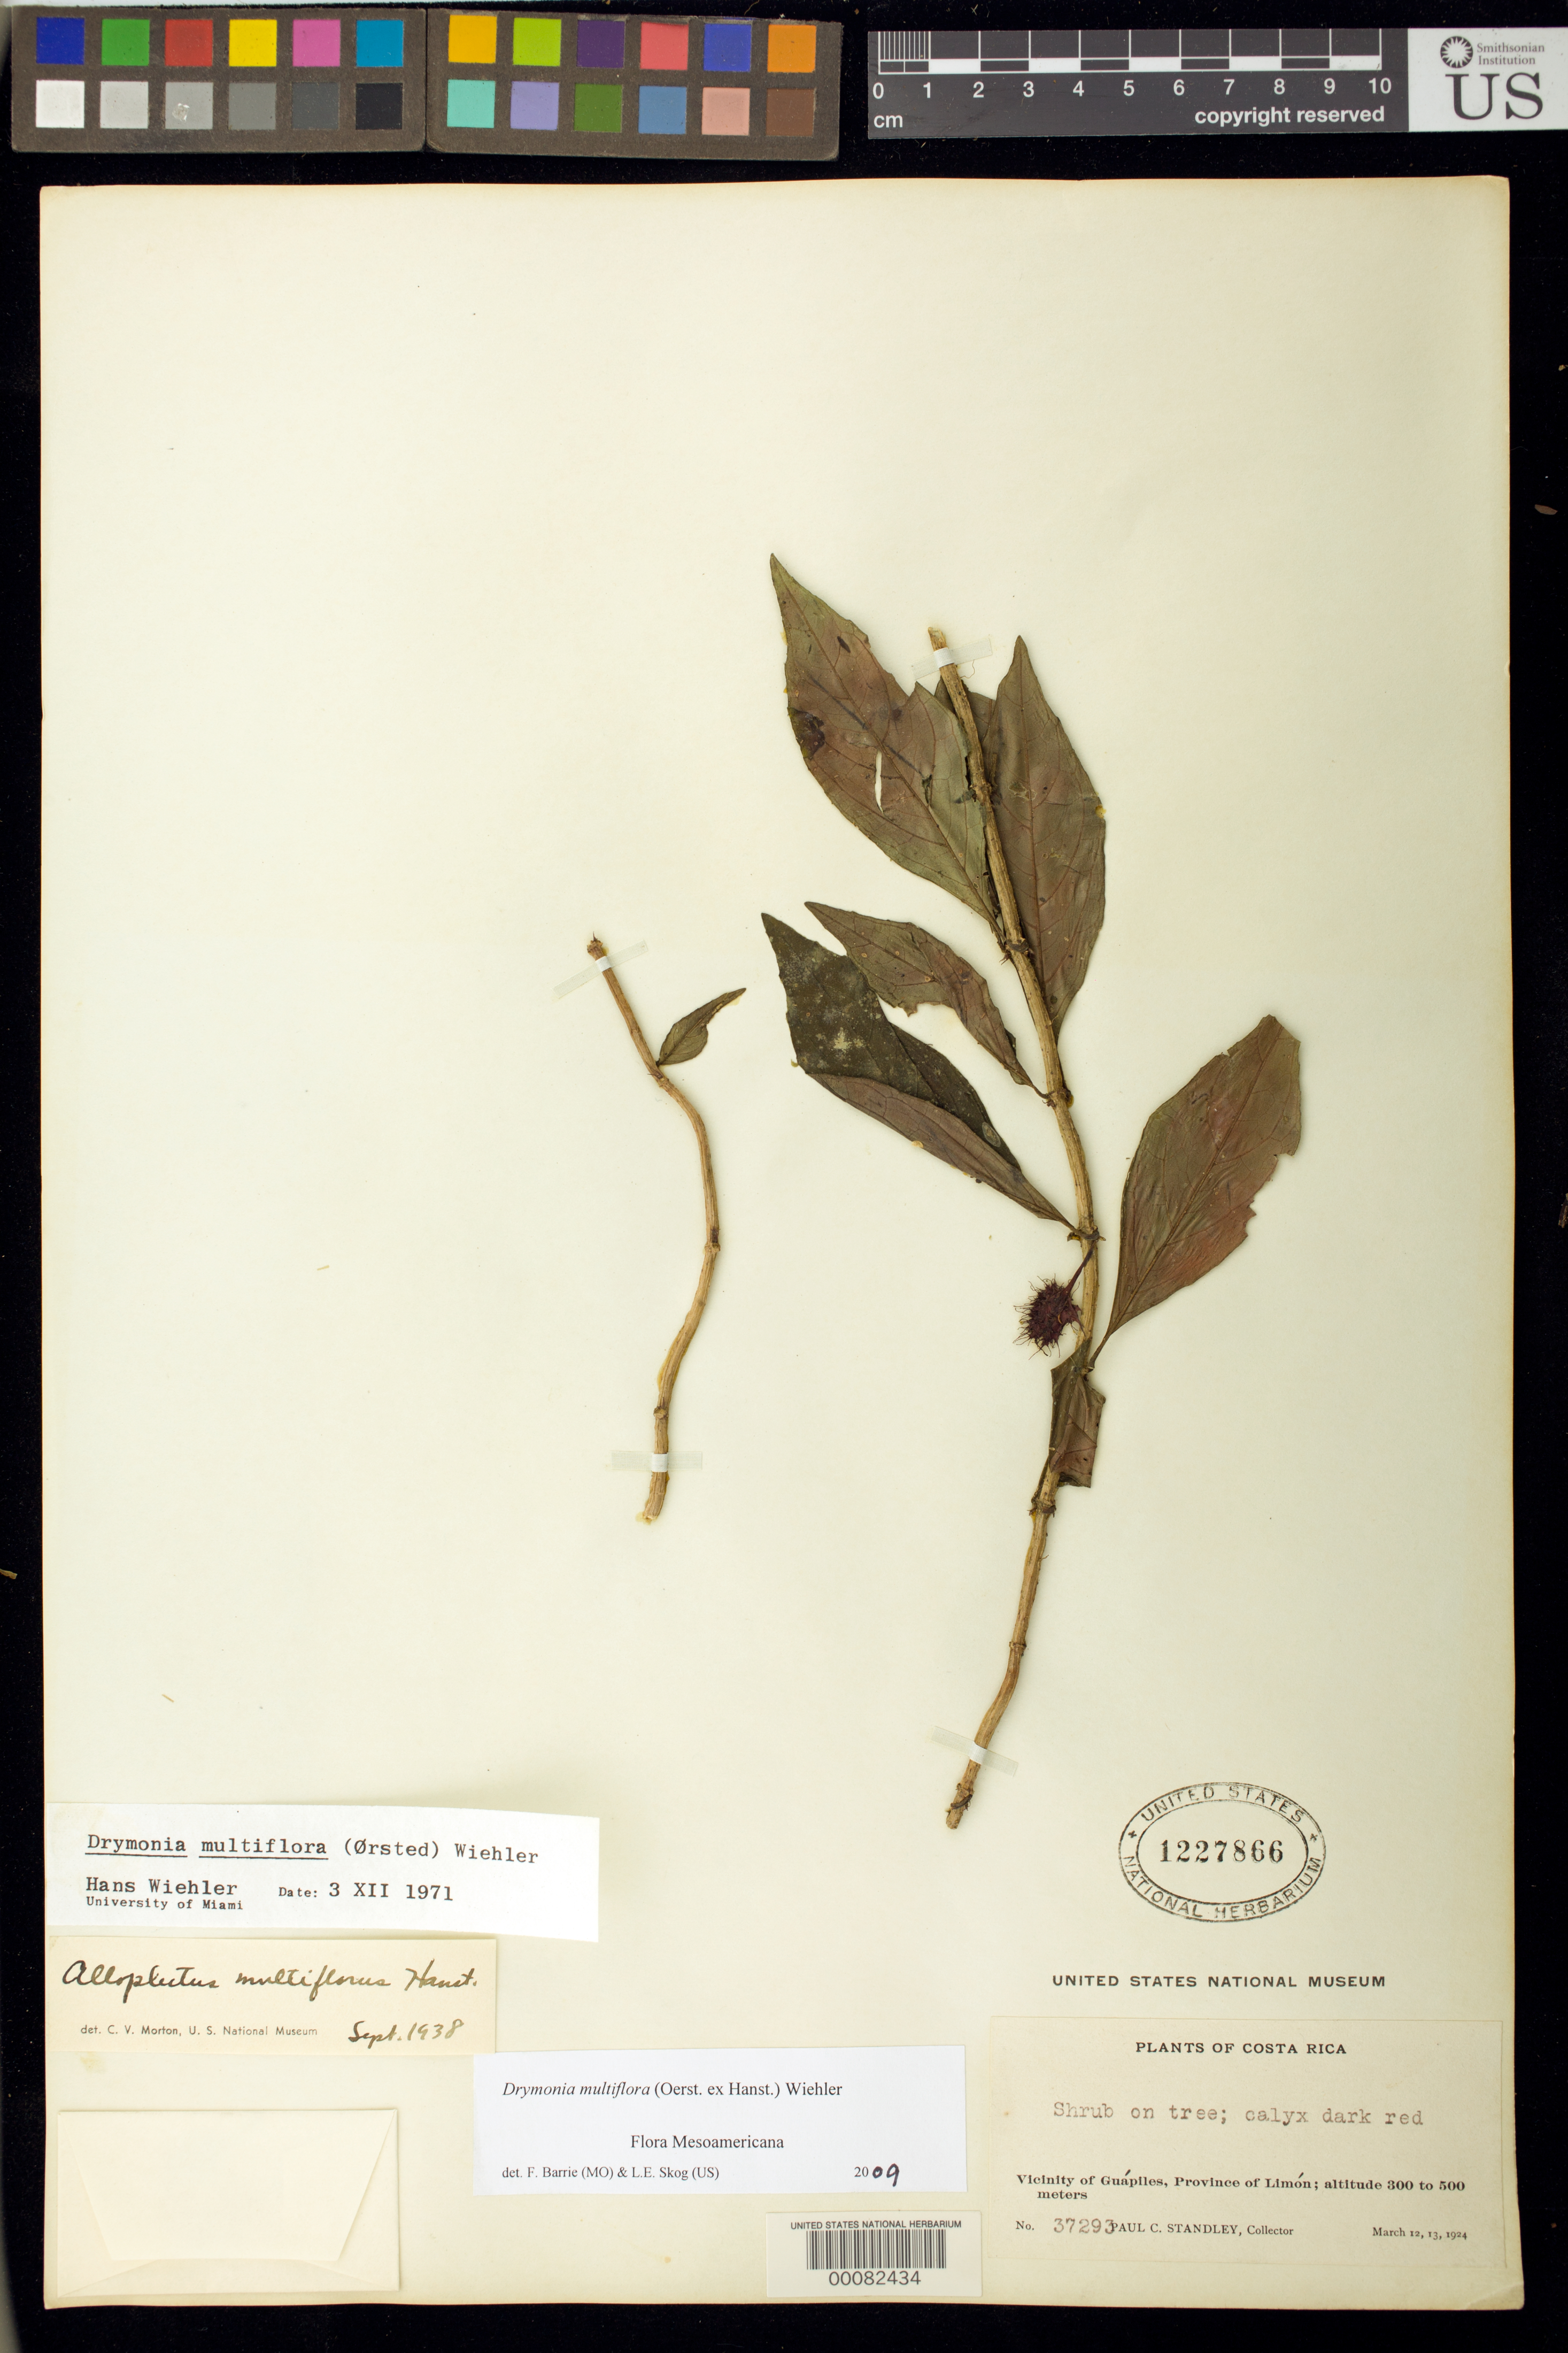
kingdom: Plantae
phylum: Tracheophyta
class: Magnoliopsida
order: Lamiales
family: Gesneriaceae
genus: Drymonia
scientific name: Drymonia multiflora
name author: (Oerst. ex Hanst.) Wiehler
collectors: P. C. Standley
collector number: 37293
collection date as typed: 12-13 Mar 1924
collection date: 1924-03-12/1924-03-13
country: Costa Rica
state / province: Limón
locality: Vicinity of Guapiles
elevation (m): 300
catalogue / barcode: US 1227866